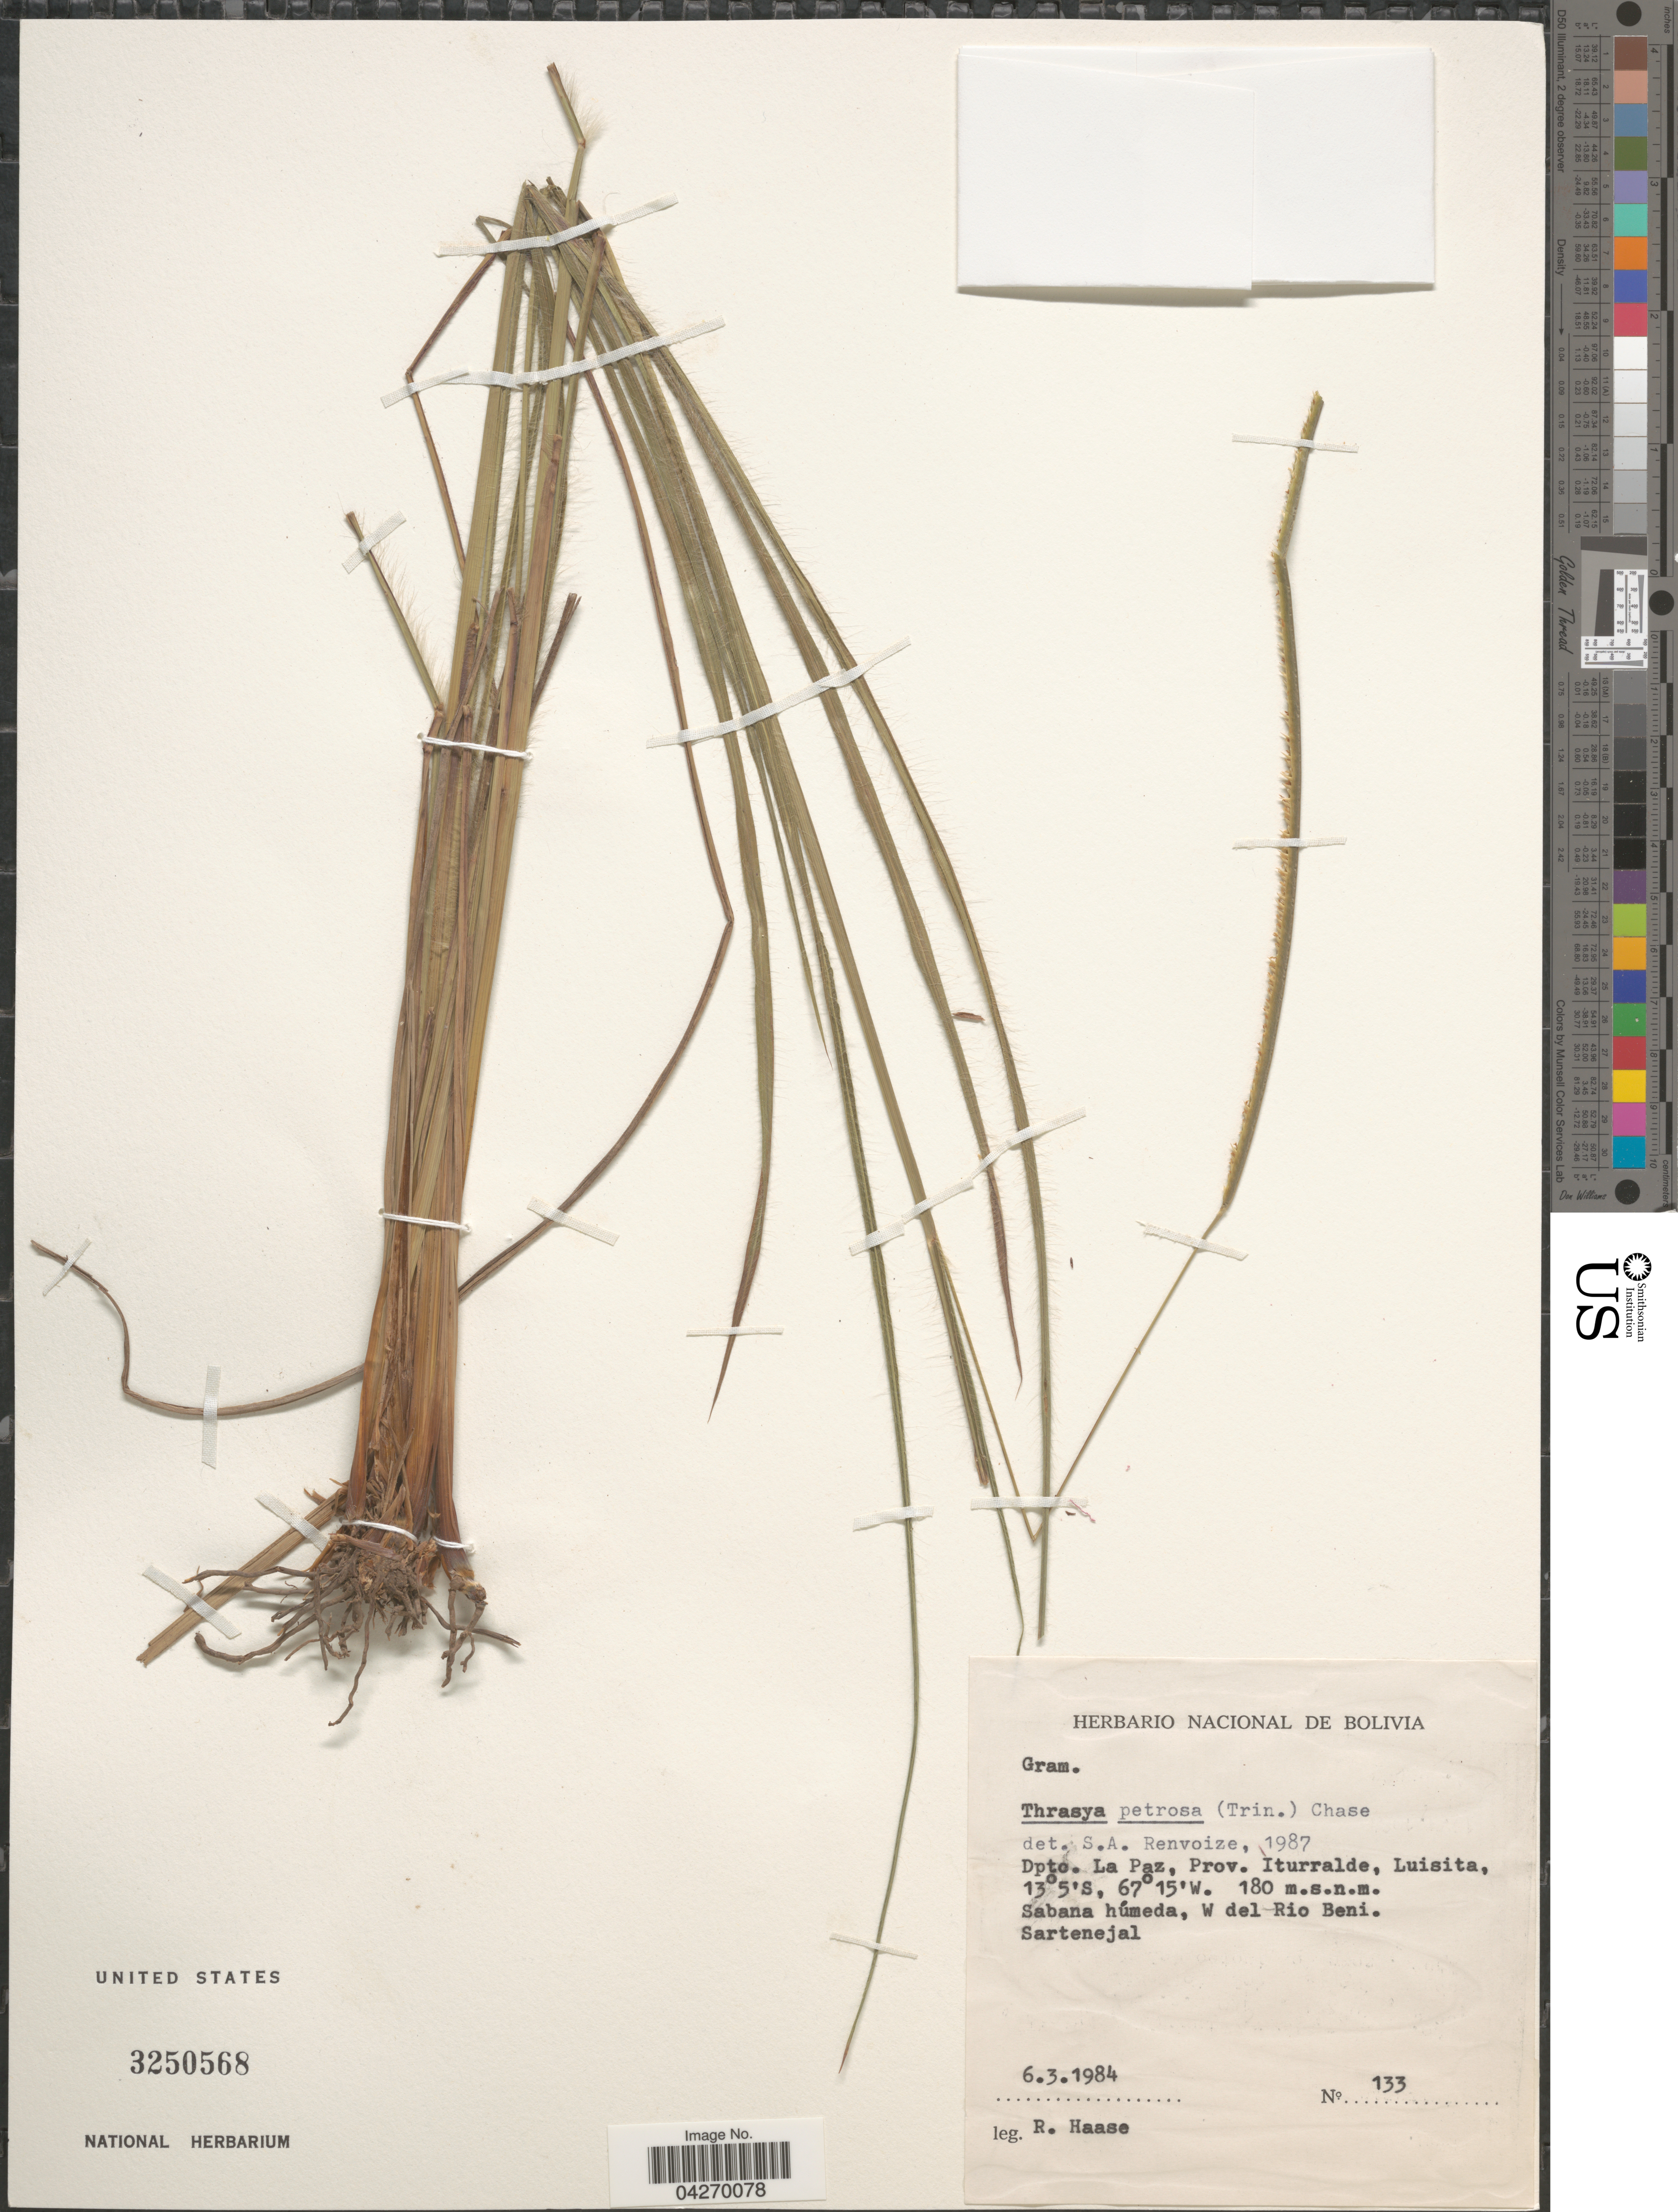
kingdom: Plantae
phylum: Tracheophyta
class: Liliopsida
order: Poales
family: Poaceae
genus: Paspalum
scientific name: Paspalum foliiforme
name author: S. Denham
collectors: R. Haase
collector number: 133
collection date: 1984-03-06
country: Bolivia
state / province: La Paz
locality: Dpto. La Paz, Prov. Iturralde, Luisita. Sabana húmeda, W del Rio Beni. Sartenejal.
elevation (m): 180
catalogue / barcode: US 3250568